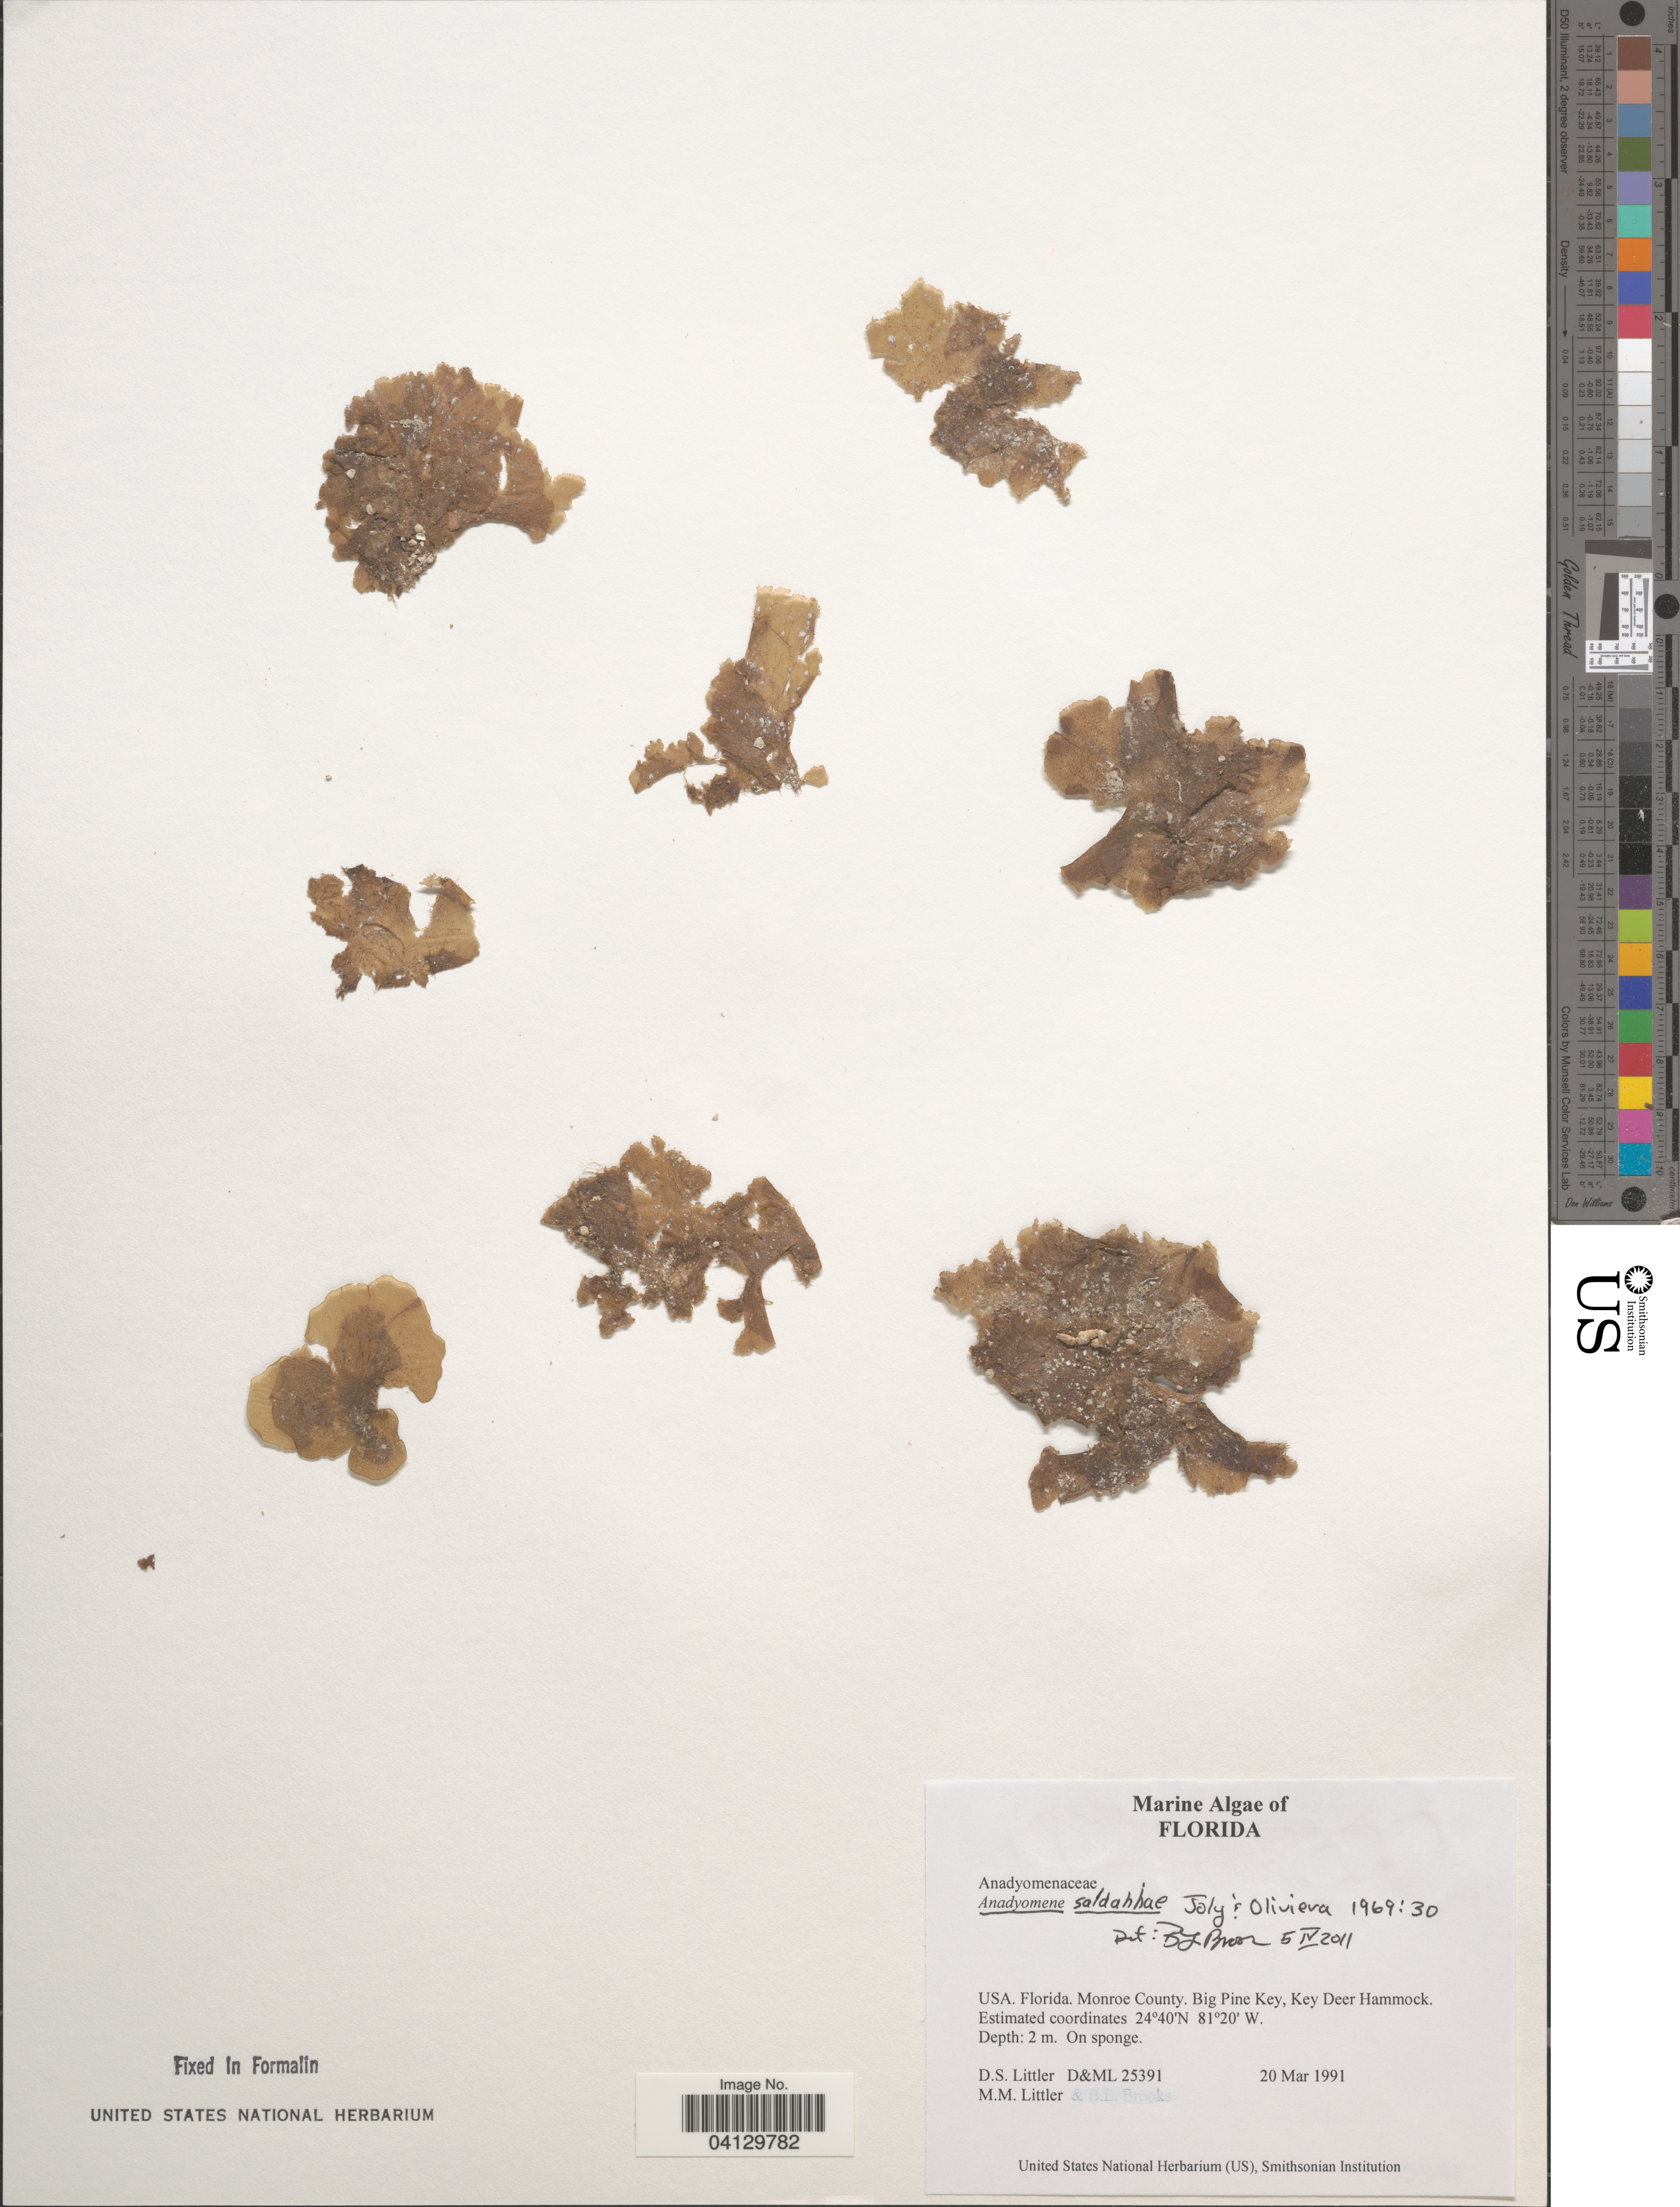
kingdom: Plantae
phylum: Chlorophyta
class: Ulvophyceae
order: Cladophorales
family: Anadyomenaceae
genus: Anadyomene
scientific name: Anadyomene saldanhae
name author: A.B. Joly & E.C. Oliveira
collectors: D. S. Littler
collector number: D&ML25391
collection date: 1991-03-20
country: United States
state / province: Florida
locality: Monroe County. Big Pine Key, Key Deer Hammock.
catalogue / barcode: US 329115